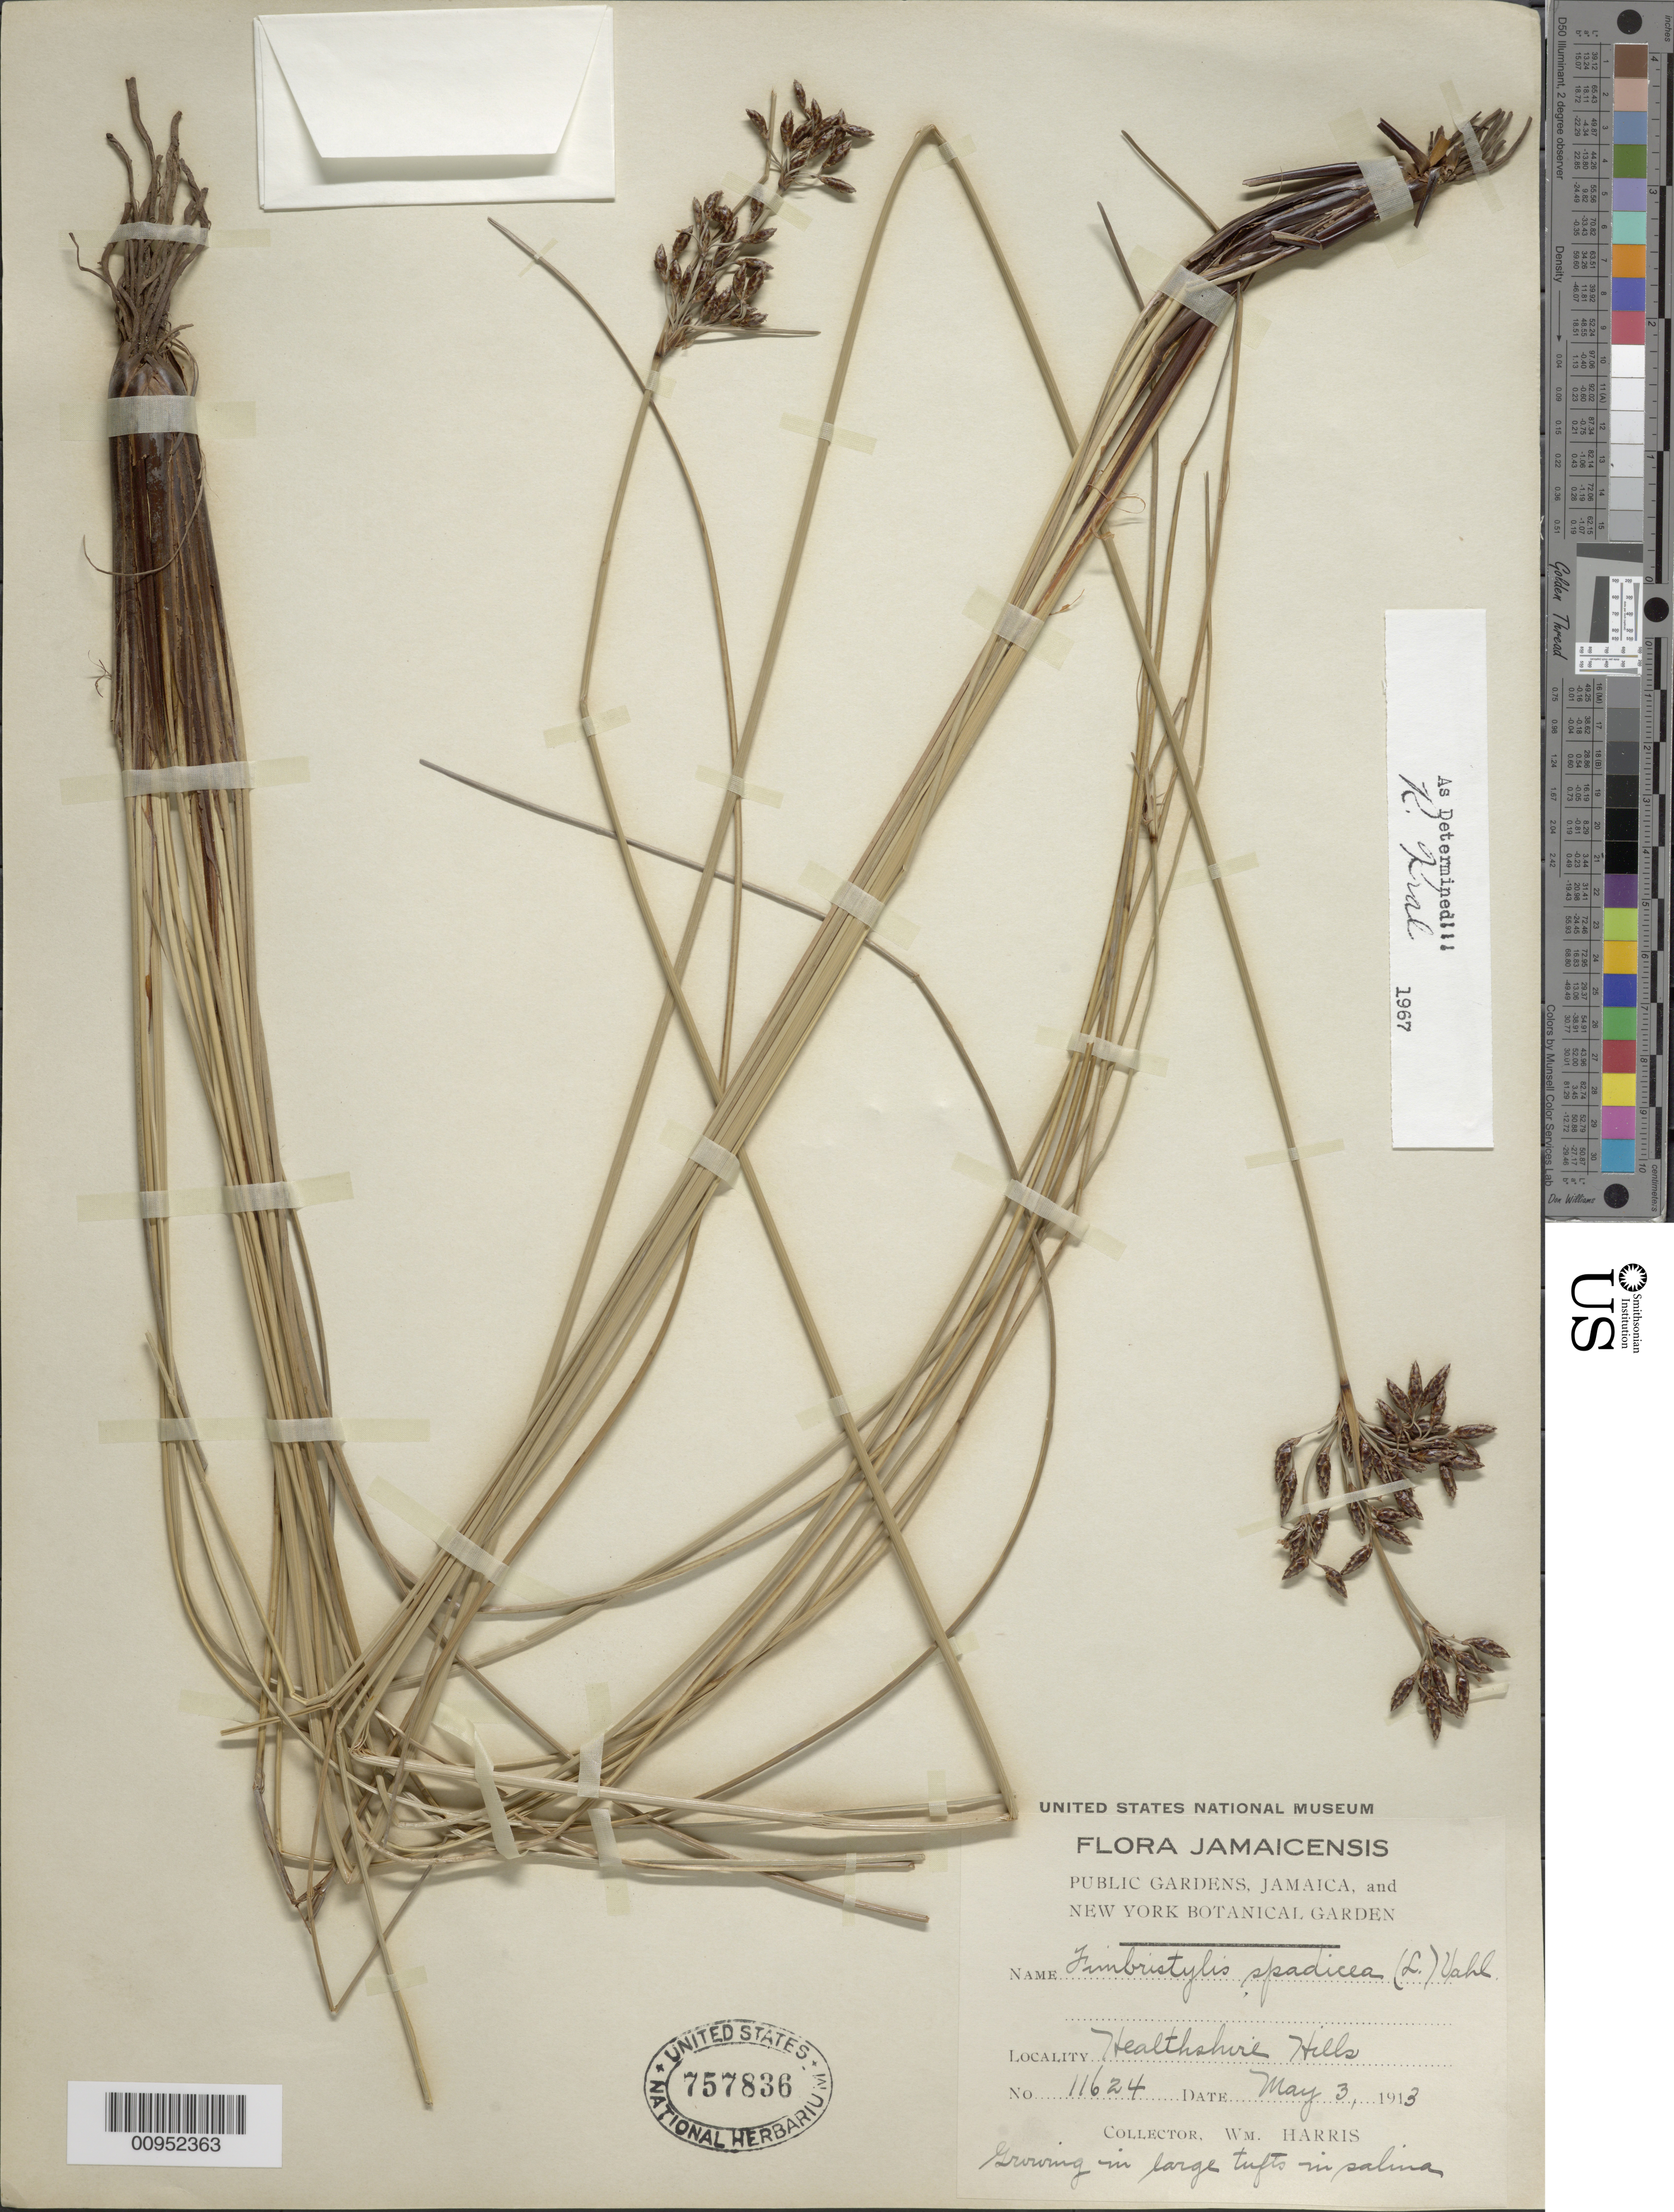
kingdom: Plantae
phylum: Tracheophyta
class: Liliopsida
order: Poales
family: Cyperaceae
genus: Fimbristylis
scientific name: Fimbristylis spadicea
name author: (L.) Vahl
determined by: Kral, Robert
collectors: W. H. Harris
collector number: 11624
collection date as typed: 03 May 1913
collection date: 1913-05-03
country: Jamaica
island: Jamaica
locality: Healthshire Hills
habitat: Growing in salina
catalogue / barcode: US 757836